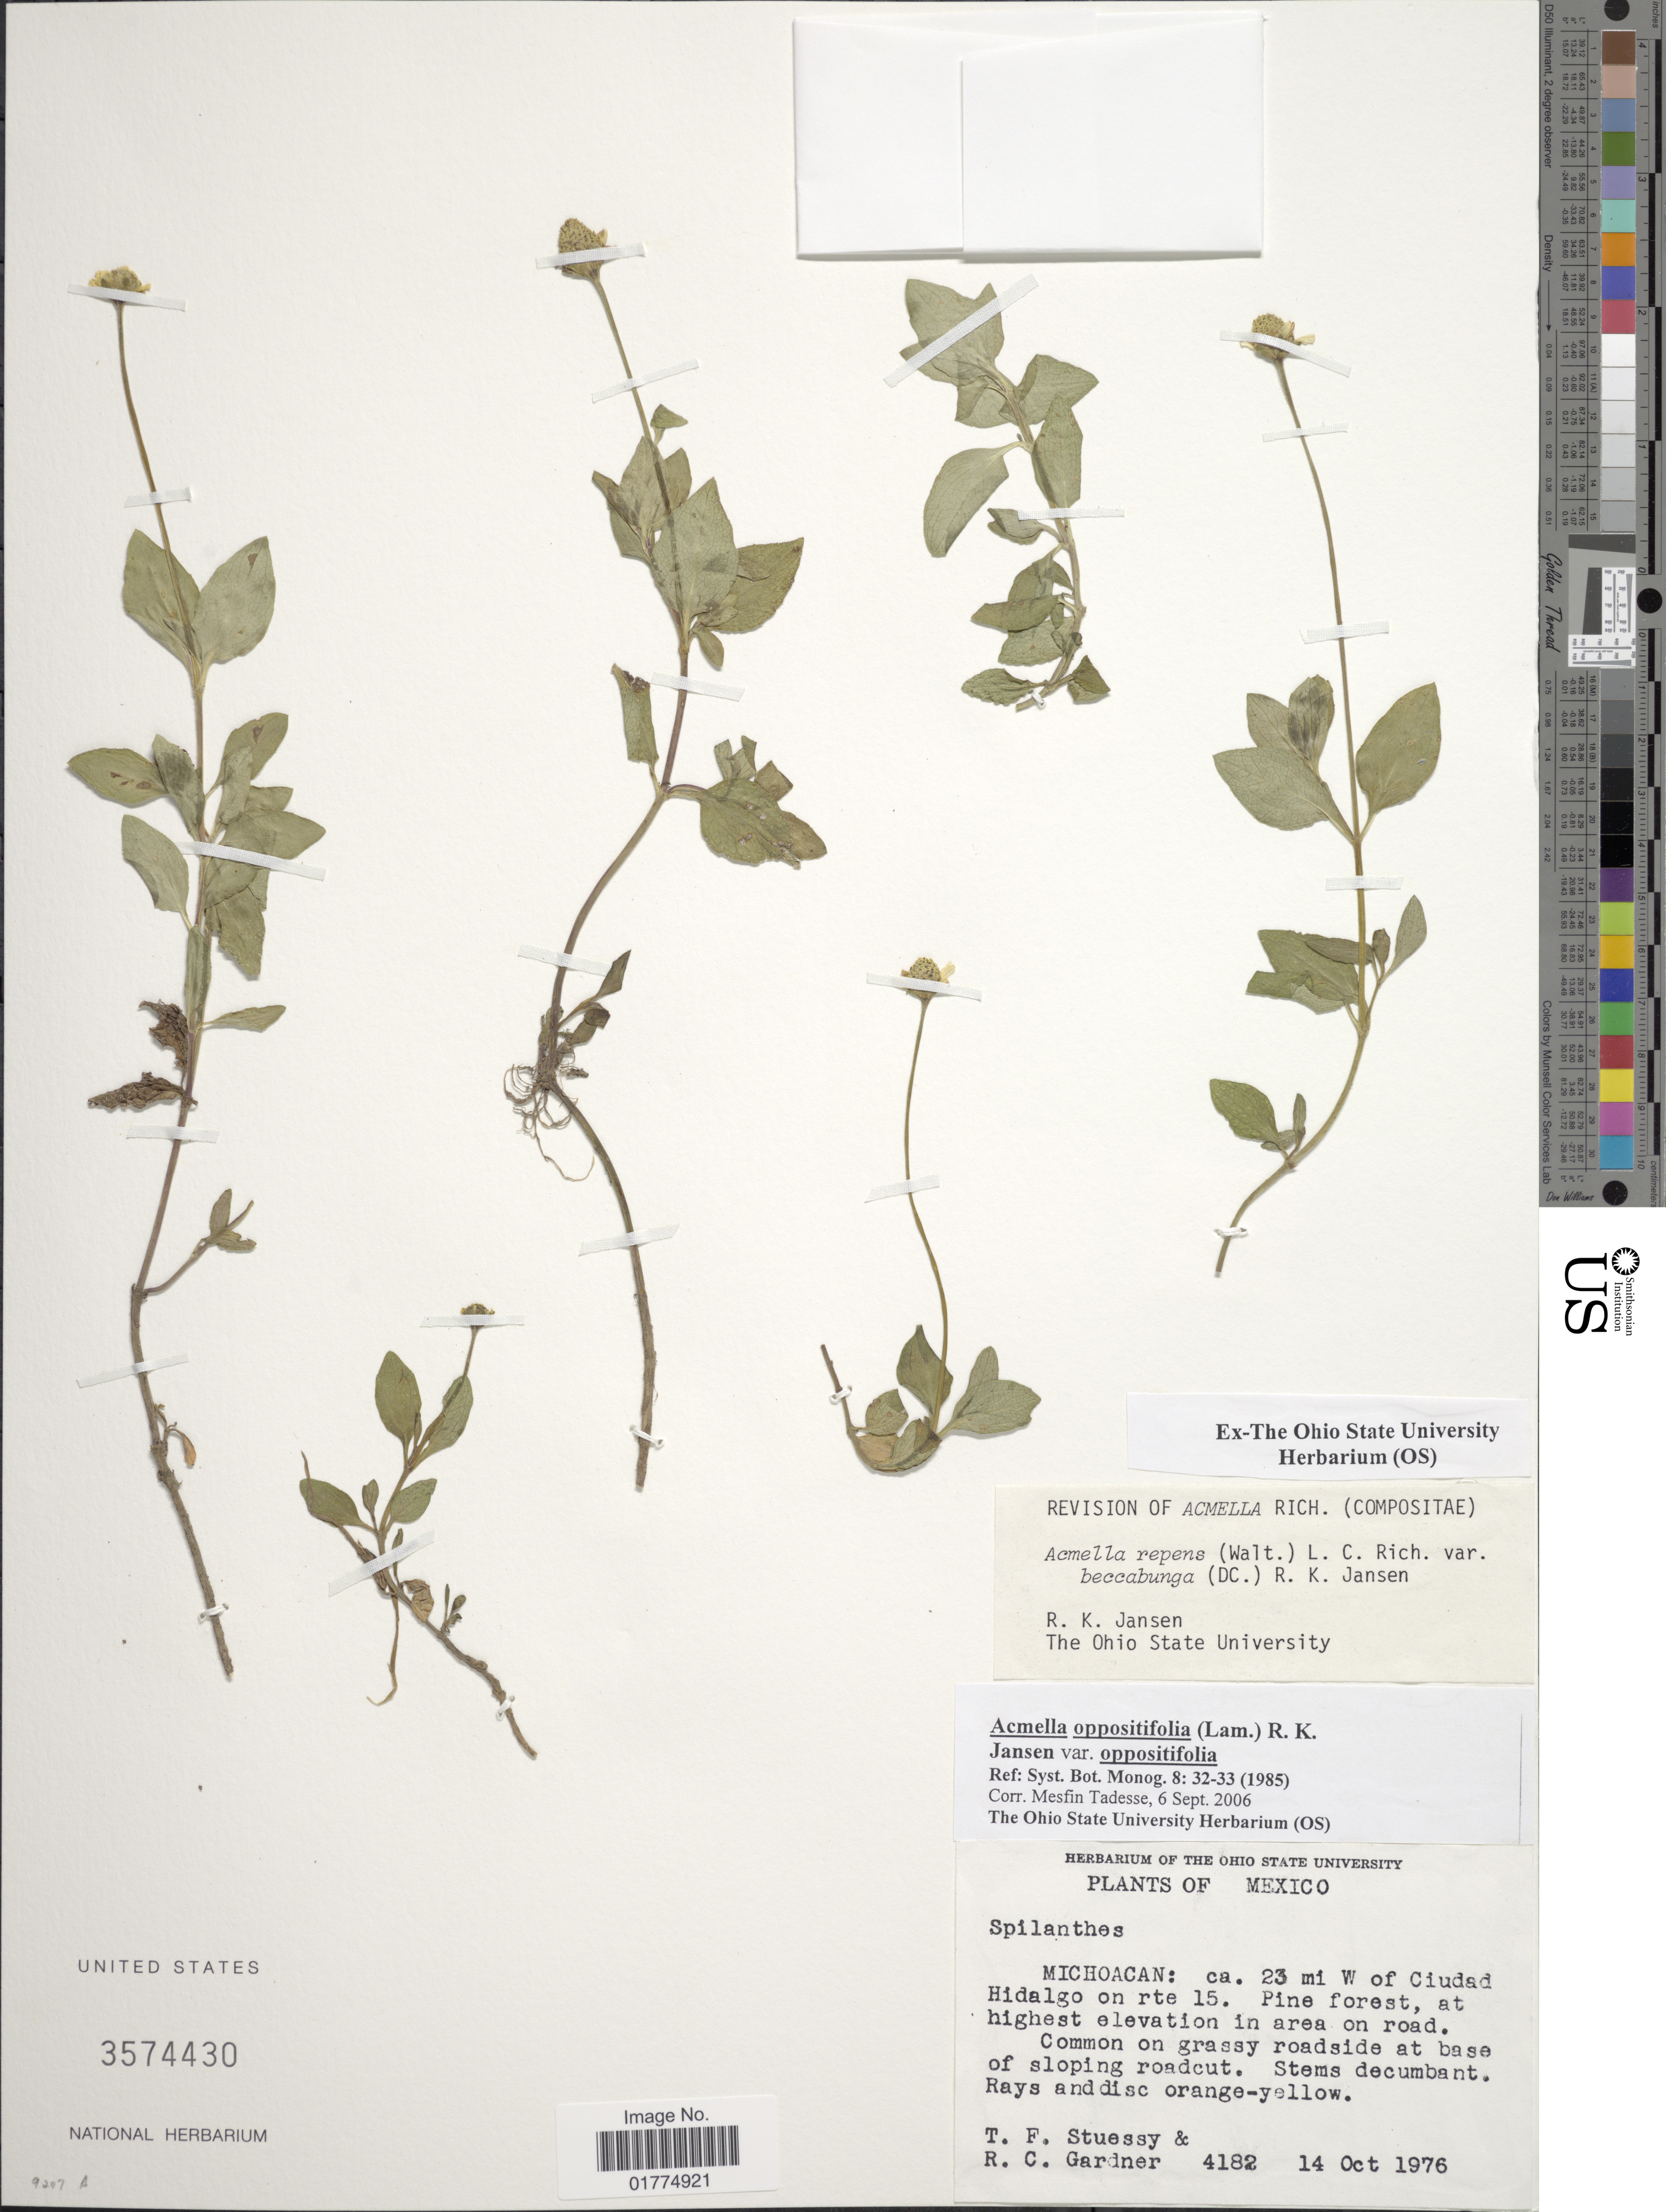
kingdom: Plantae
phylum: Tracheophyta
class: Magnoliopsida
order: Asterales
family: Asteraceae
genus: Acmella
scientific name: Acmella repens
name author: (Walter) Rich.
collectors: T. Stuessy & R. C. Gardner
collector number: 4182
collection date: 1976-10-14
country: Mexico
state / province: Michoacán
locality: Michoacan: ca. 23 mi W of Ciudad Hidalgo on rte 15.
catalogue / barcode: US 3574430